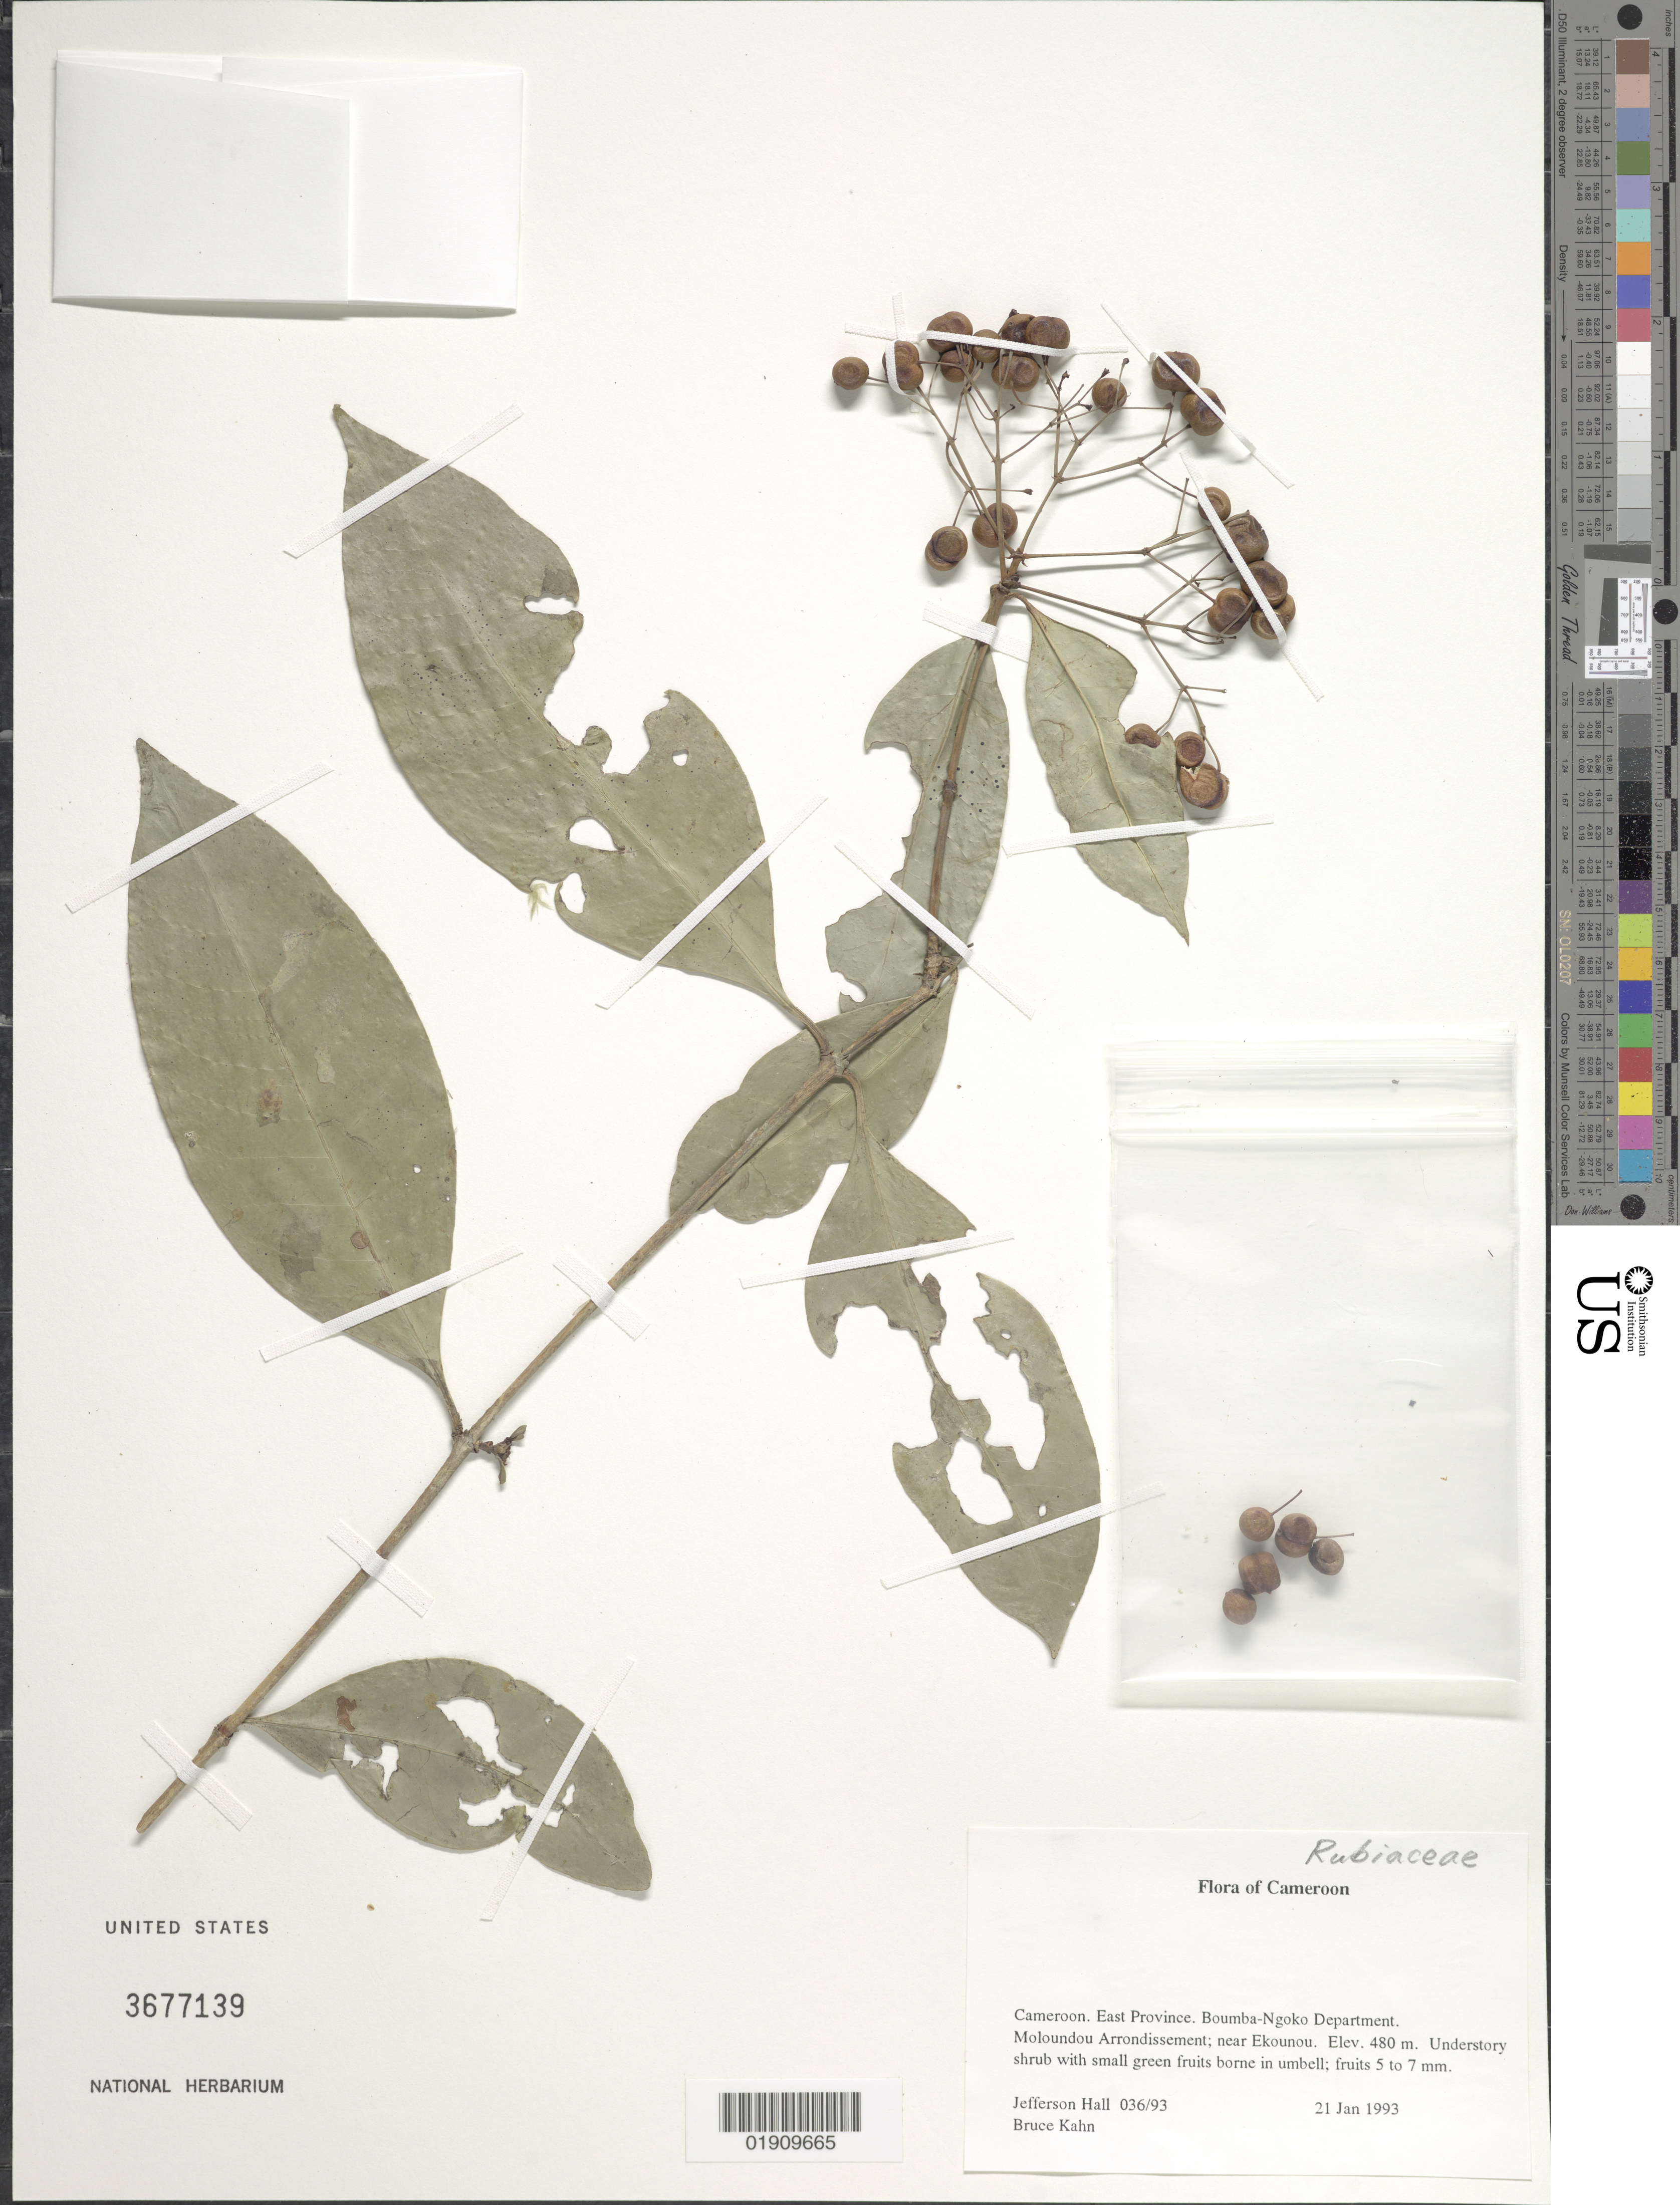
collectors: J. Hall & B. Kahn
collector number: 036/93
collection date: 1993-01-21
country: Cameroon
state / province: Est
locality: Boumba-Ngoko Department. Boumba-Ngoko Department. Moloundou Arroundissement; Ekounou,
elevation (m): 480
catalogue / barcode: US 3677139